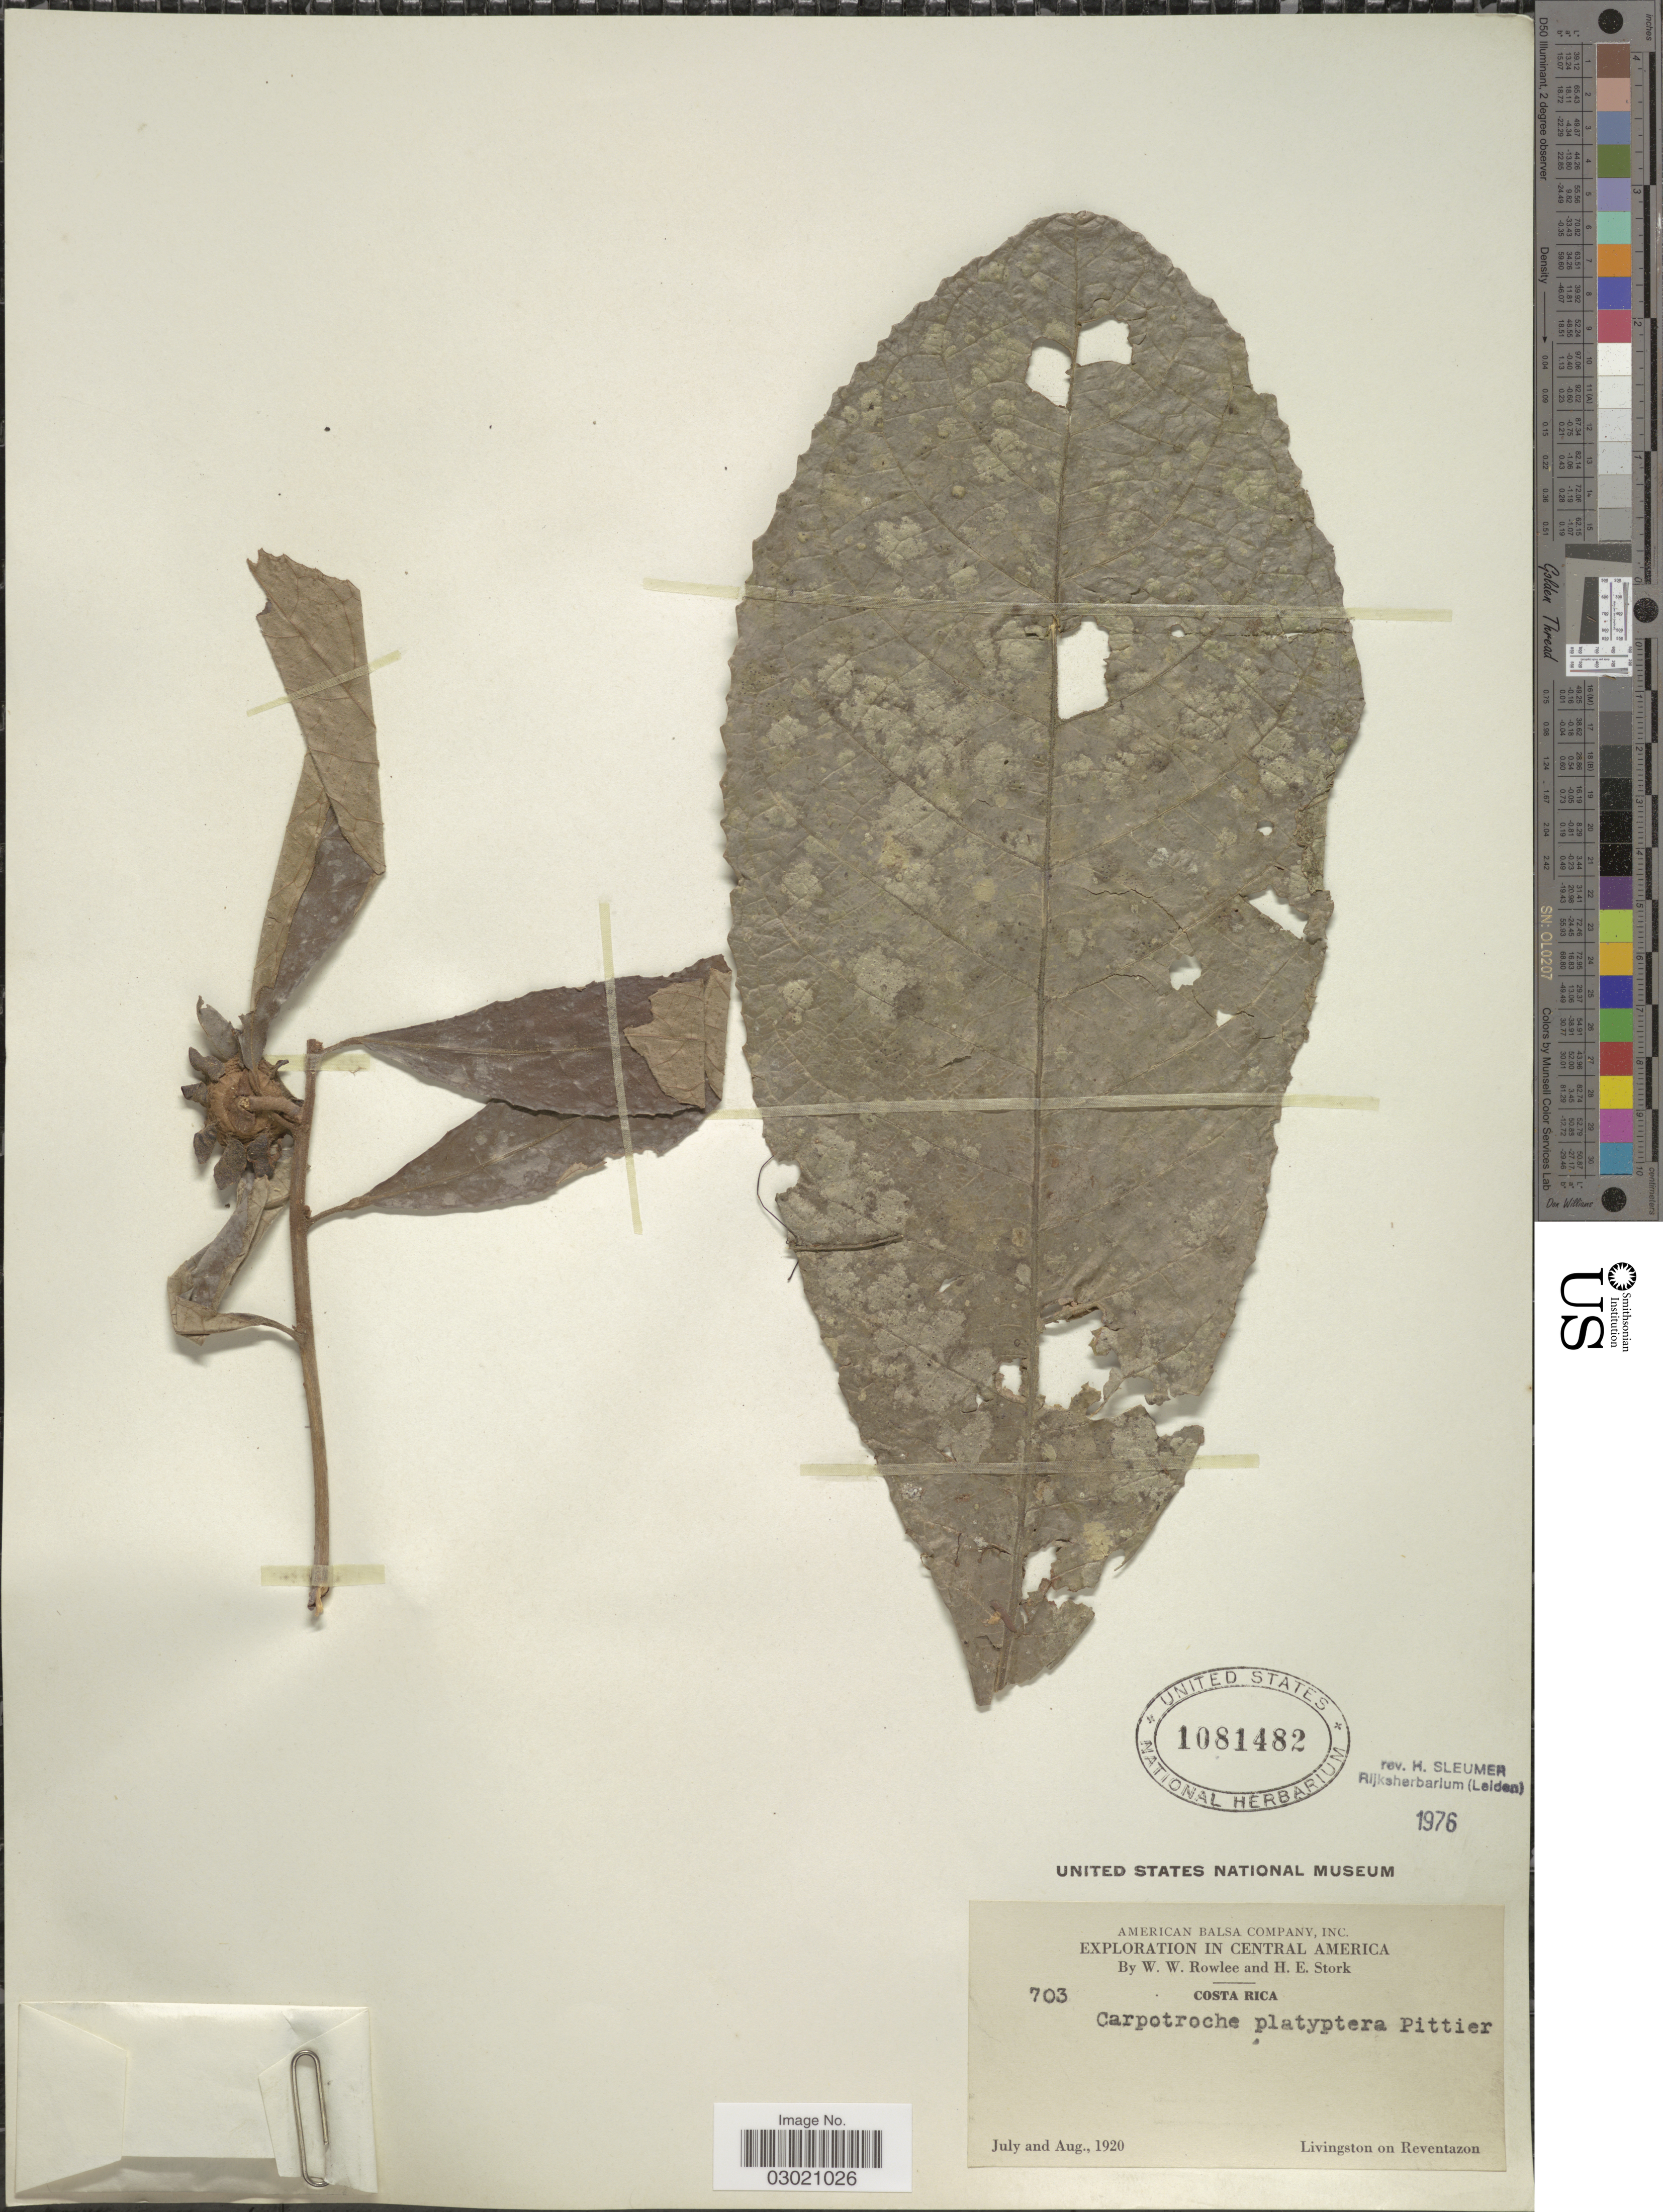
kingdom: Plantae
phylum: Tracheophyta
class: Magnoliopsida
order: Malpighiales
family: Achariaceae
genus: Carpotroche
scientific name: Carpotroche platyptera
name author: Pittier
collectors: W. W. Rowlee & H. E. Stork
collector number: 703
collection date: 1920-07/1920-08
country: Costa Rica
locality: Livingston on Reventazon.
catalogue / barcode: US 1081482